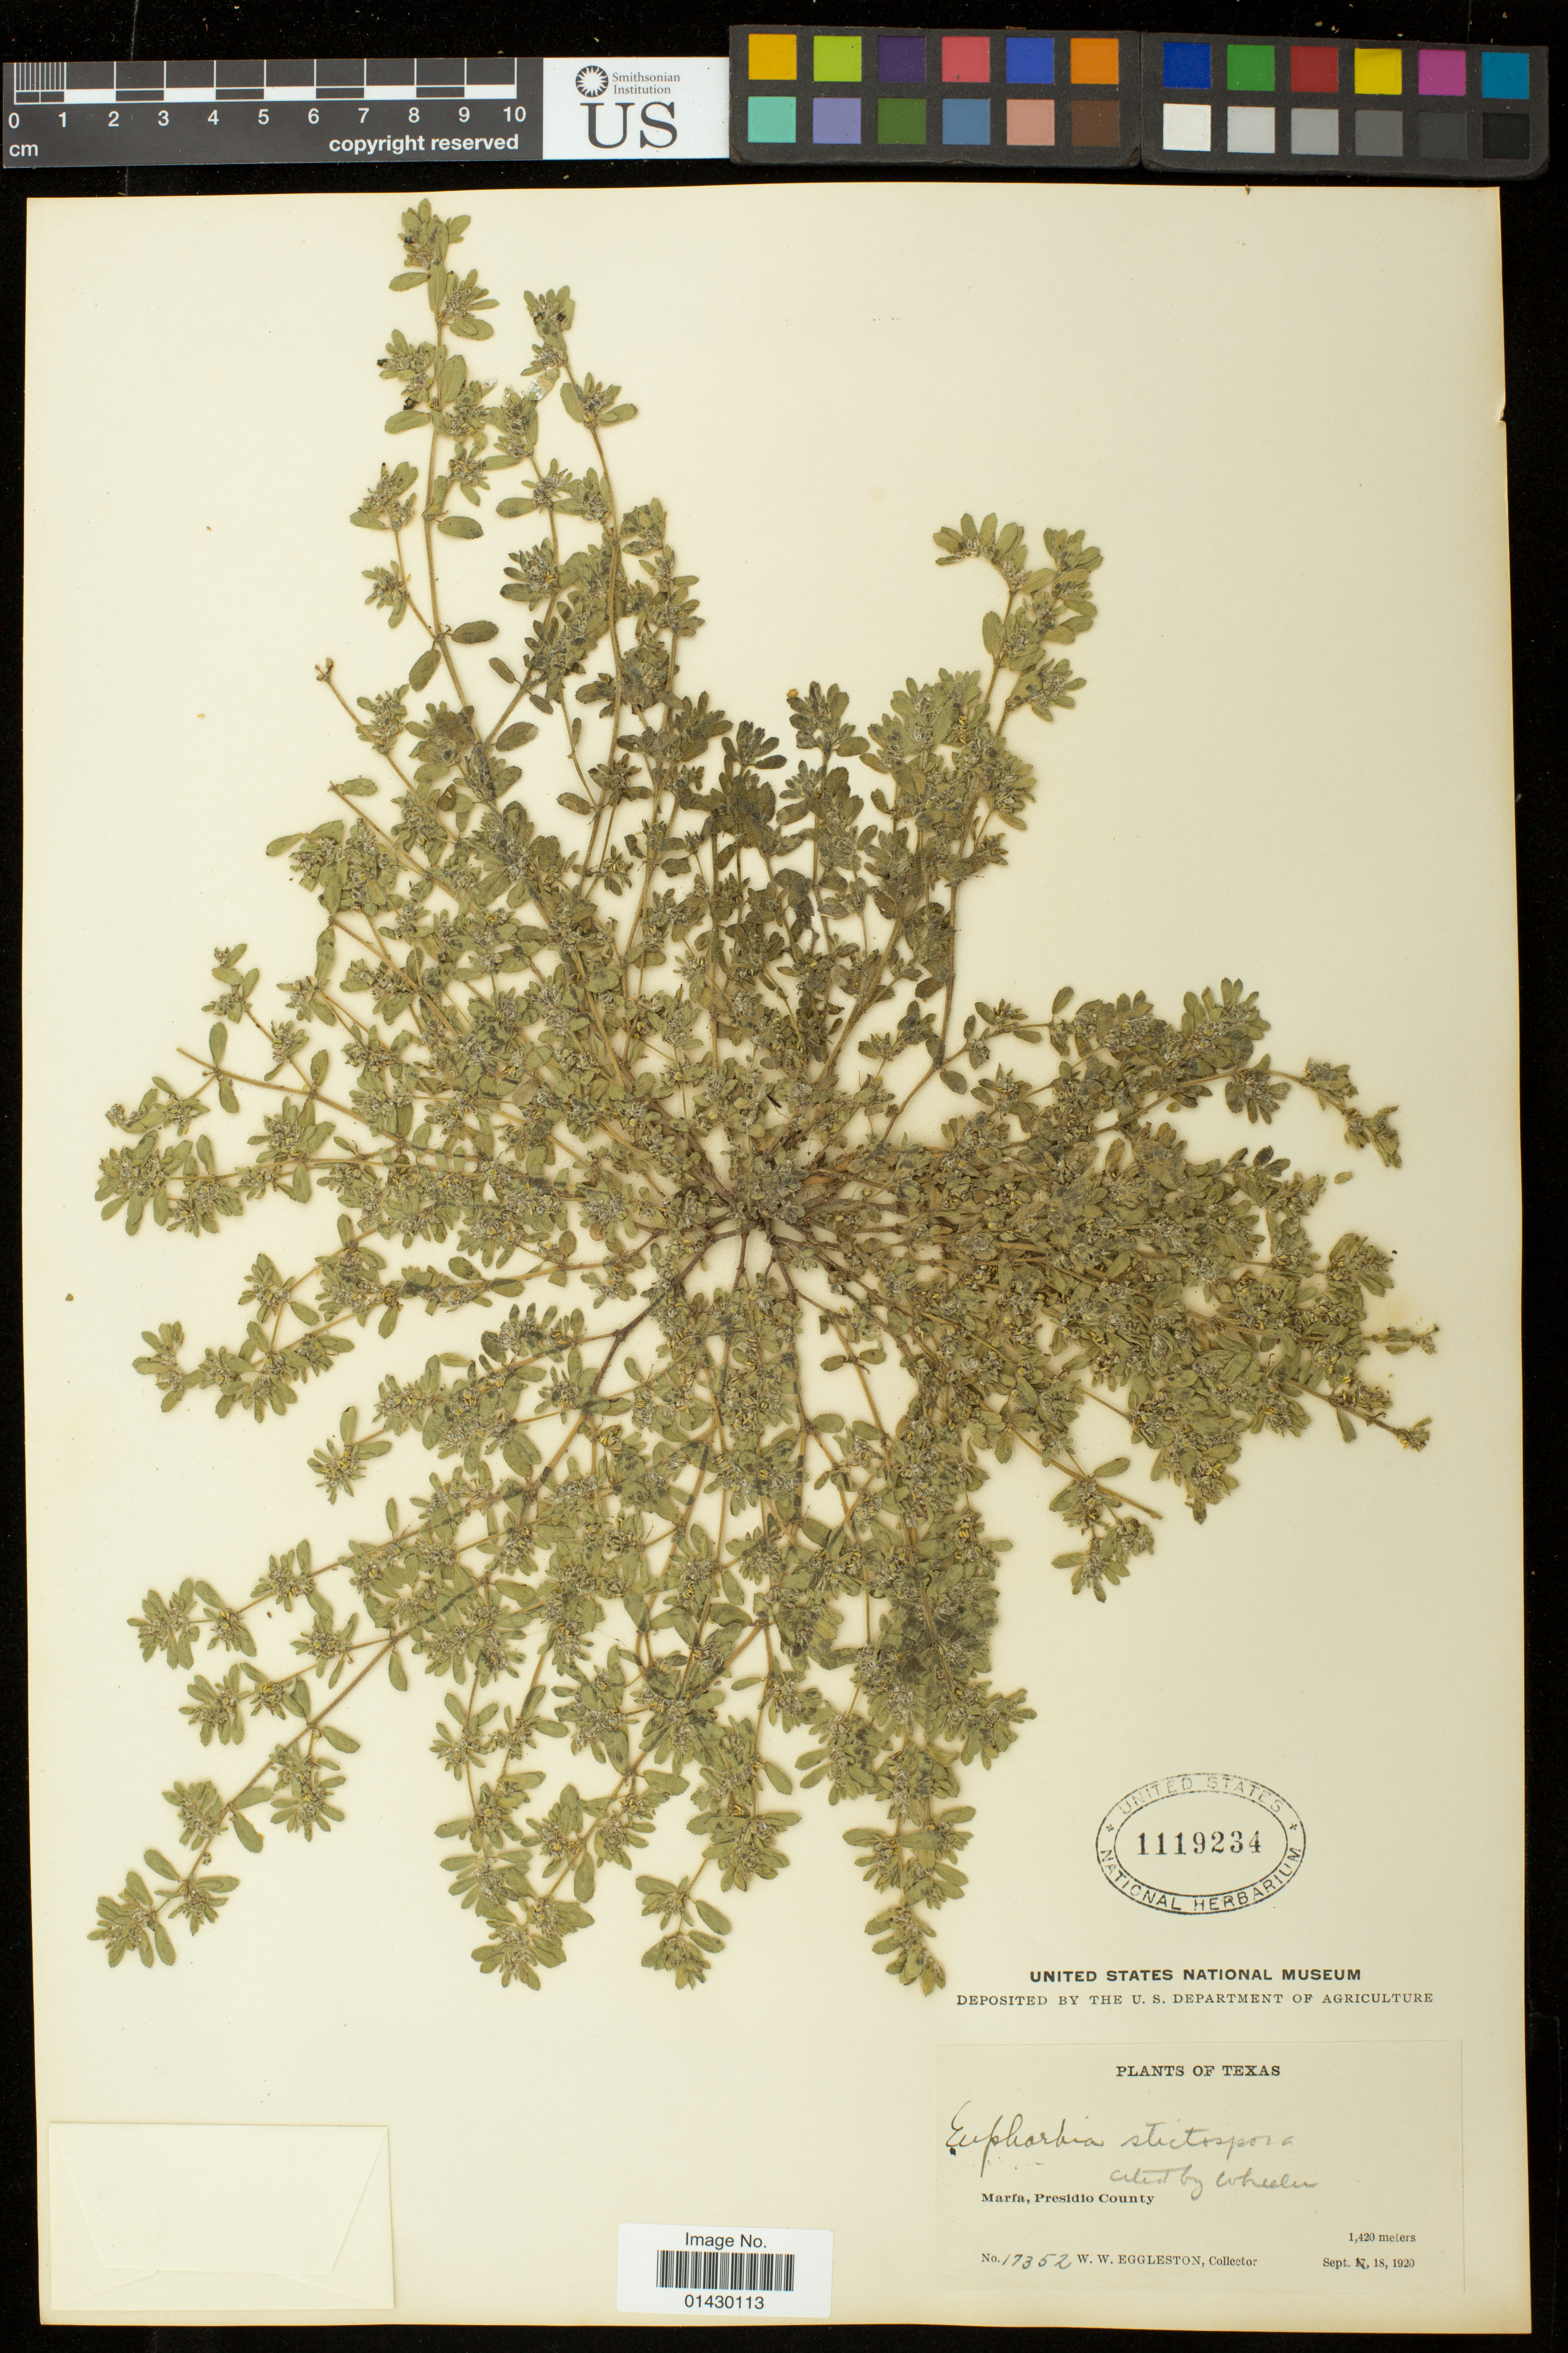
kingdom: Plantae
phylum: Tracheophyta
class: Magnoliopsida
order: Malpighiales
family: Euphorbiaceae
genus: Euphorbia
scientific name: Euphorbia stictospora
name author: Engelm.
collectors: W. W. Eggleston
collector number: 17352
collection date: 1920-09-18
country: United States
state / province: Texas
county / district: Presidio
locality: Marfa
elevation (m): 1420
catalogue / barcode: US 1119234